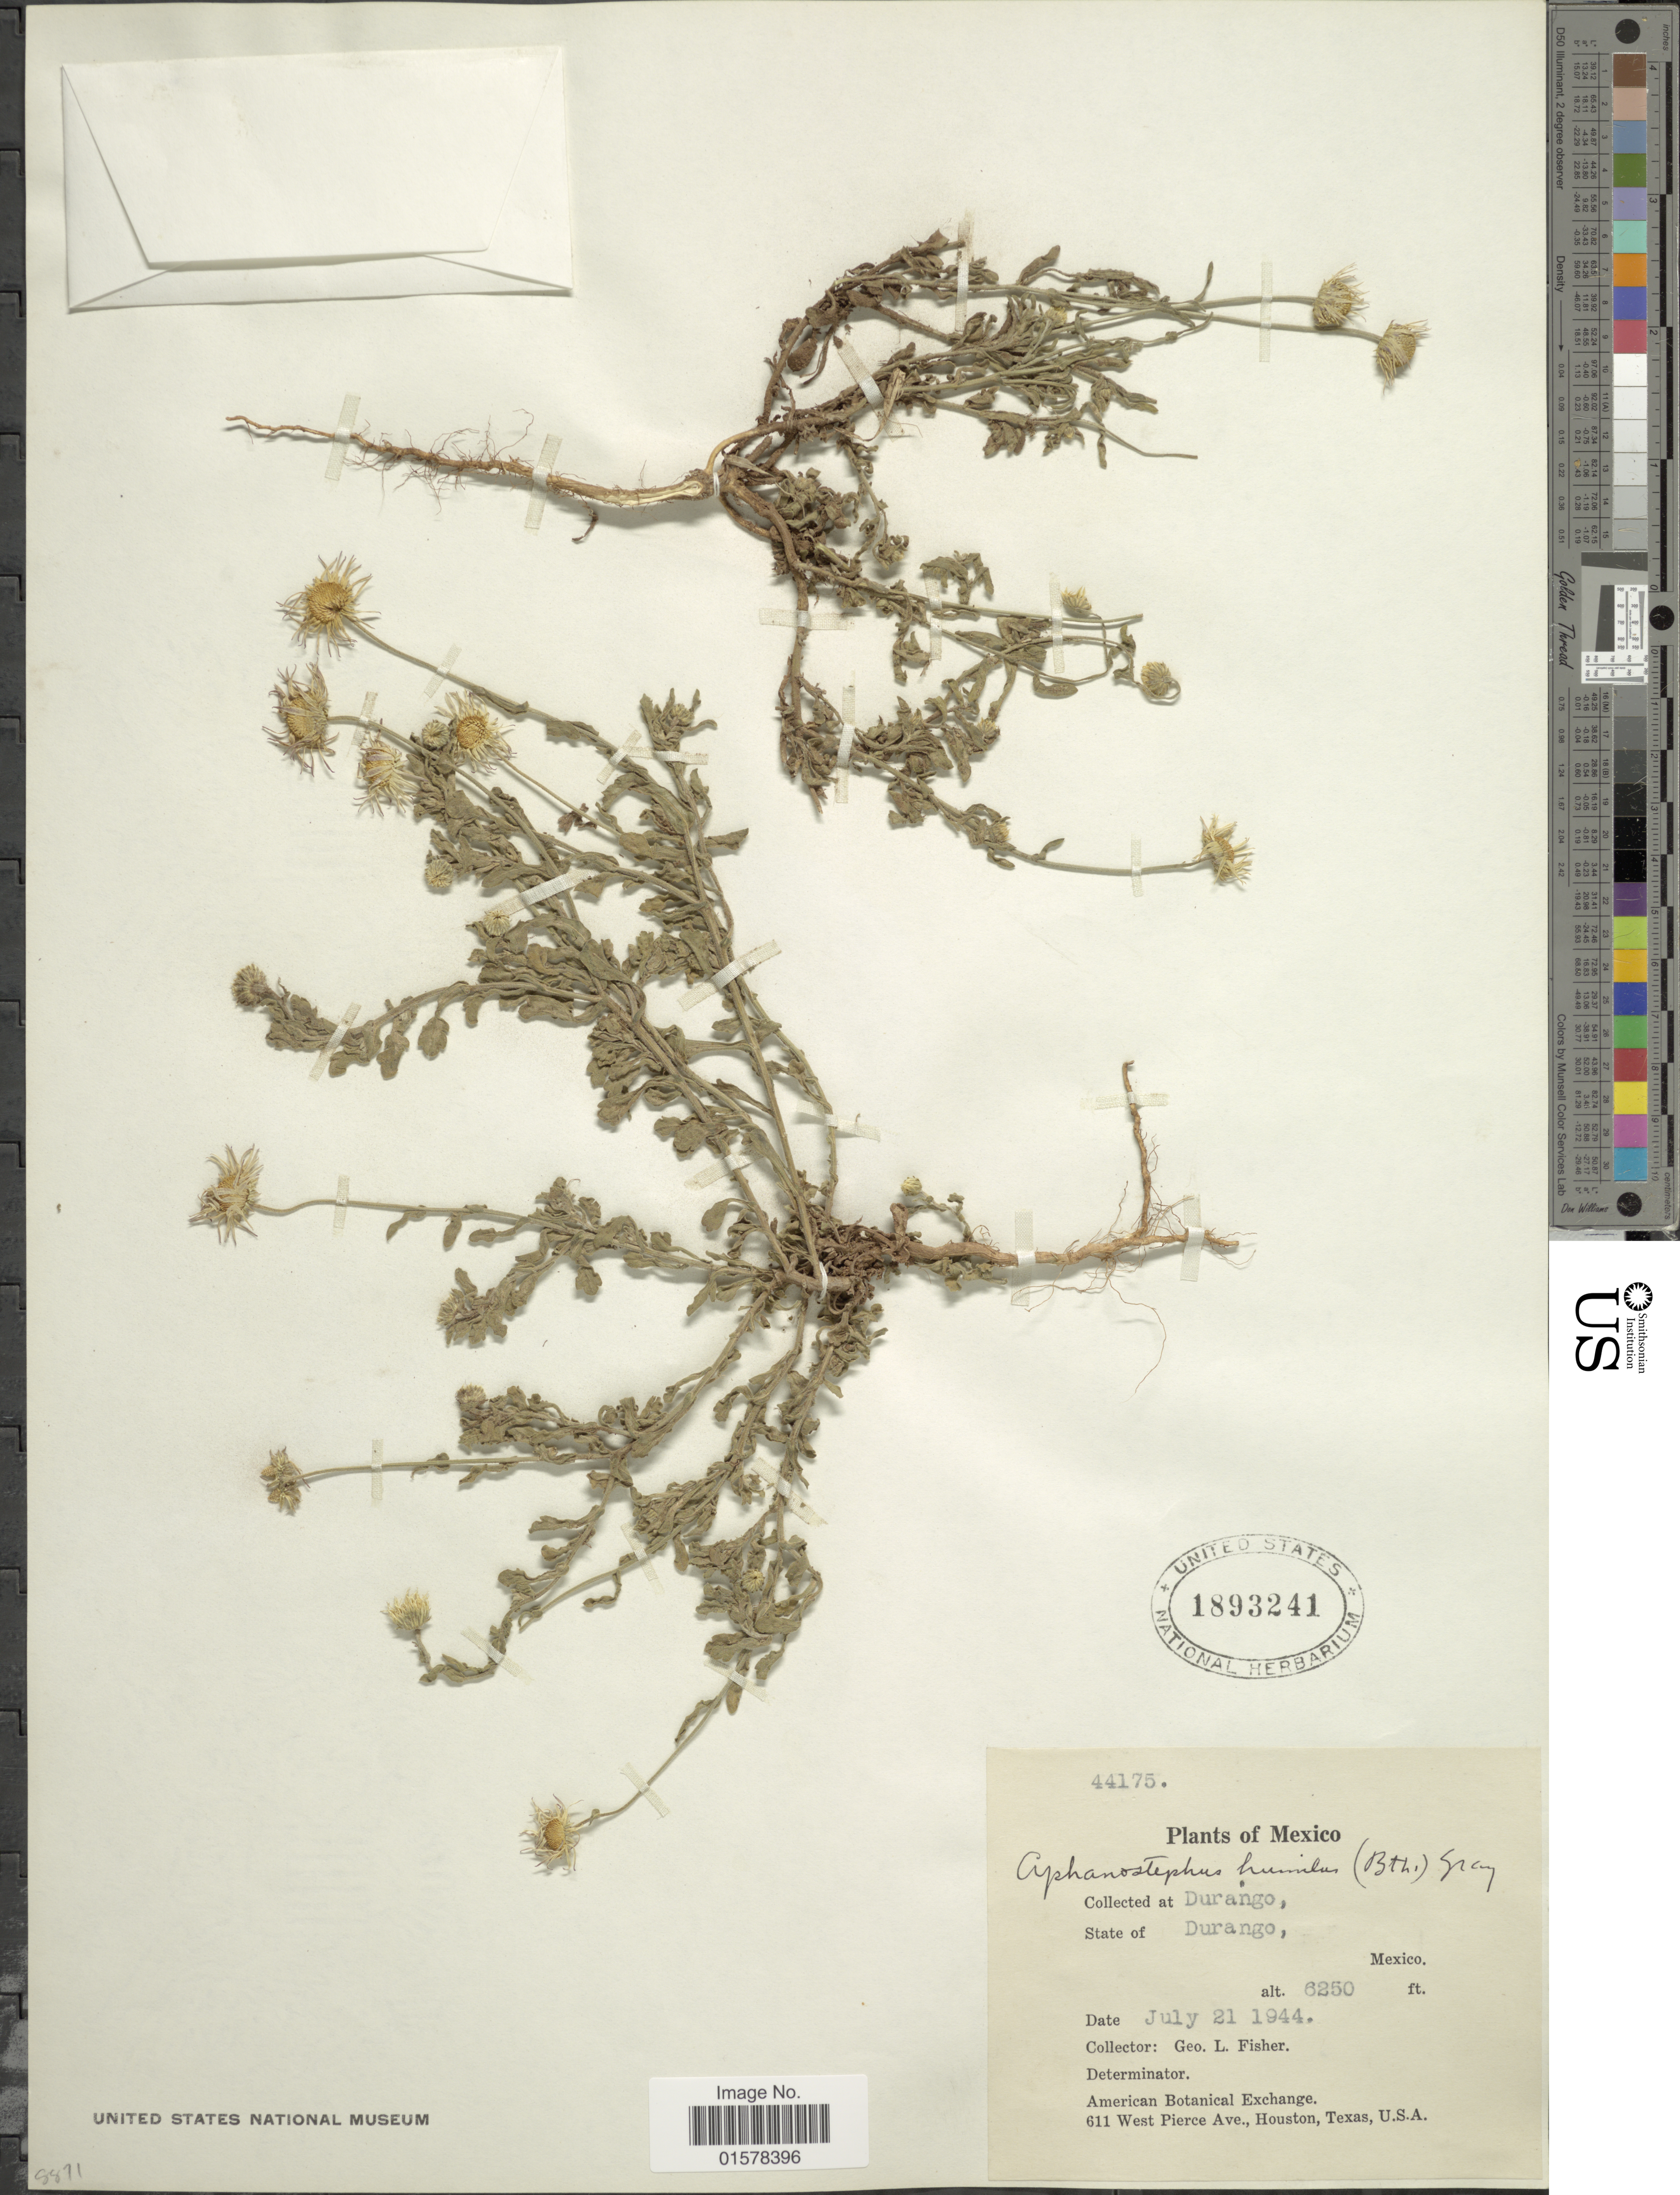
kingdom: Plantae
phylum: Tracheophyta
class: Magnoliopsida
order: Asterales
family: Asteraceae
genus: Aphanostephus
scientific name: Aphanostephus ramosissimus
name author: DC.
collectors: G. L. Fisher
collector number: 44175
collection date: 1944-07-21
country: Mexico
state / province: Durango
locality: Durango, State of Durango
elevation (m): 1905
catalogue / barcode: US 1893241